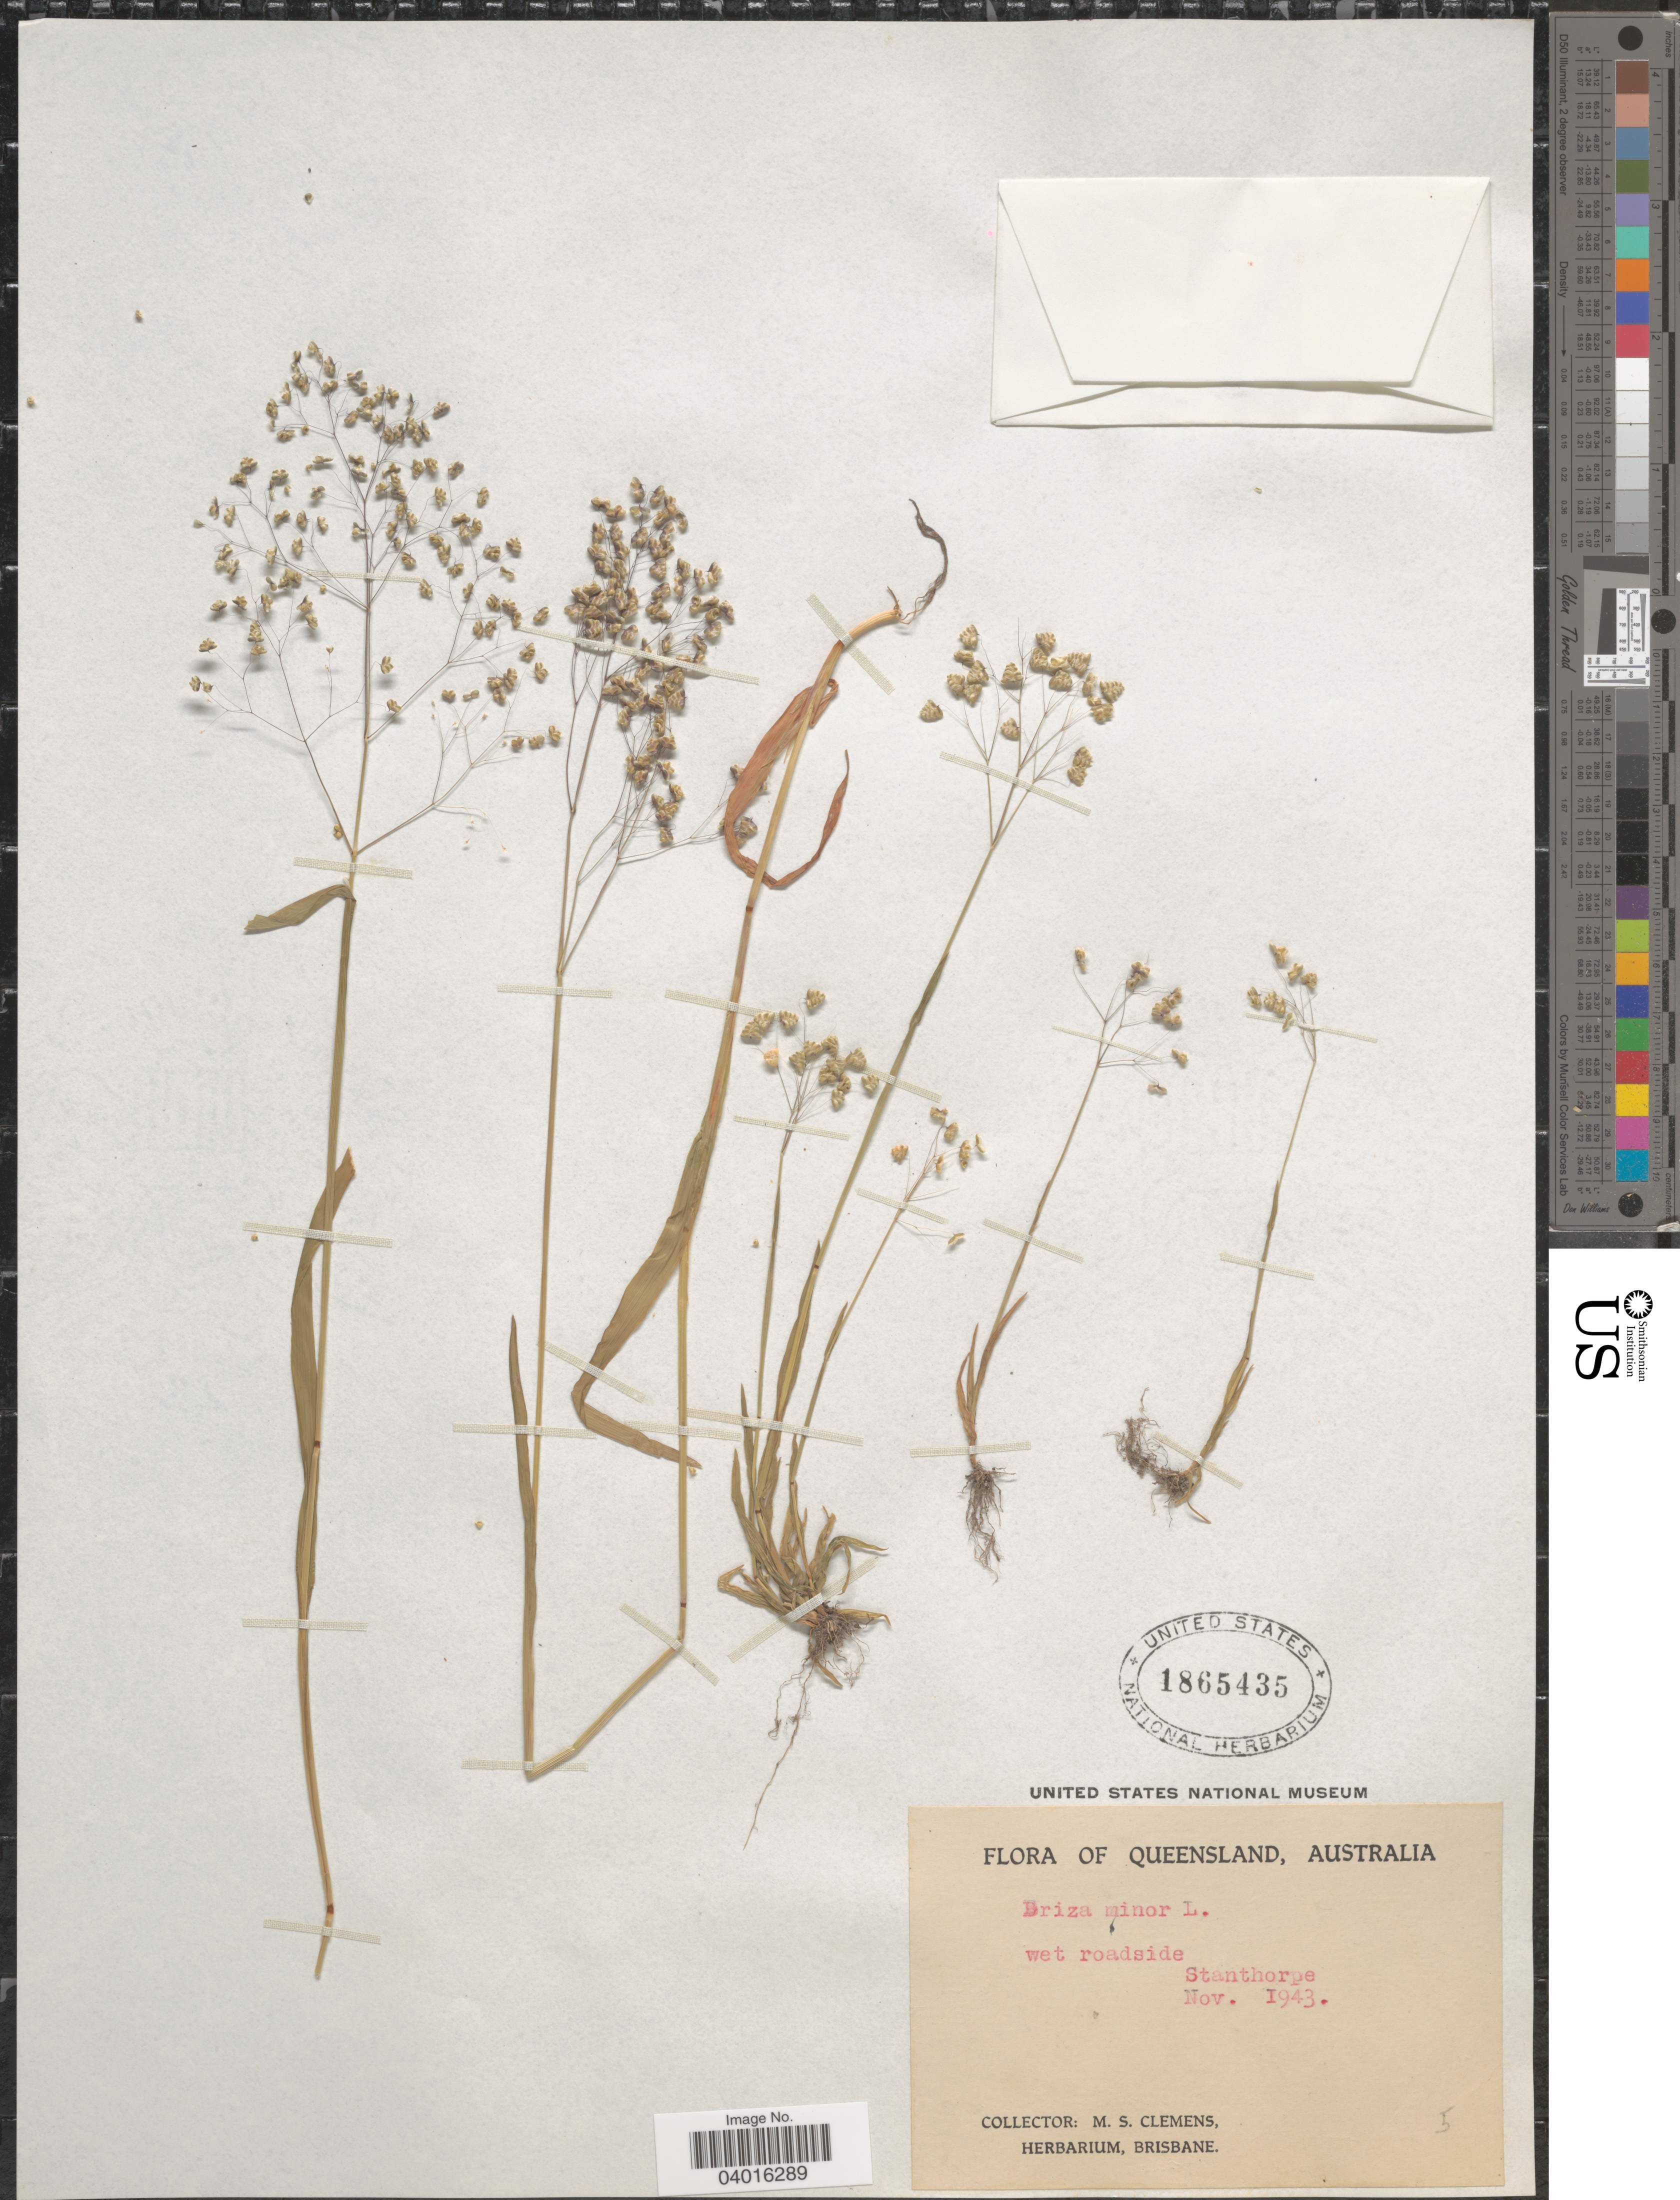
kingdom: Plantae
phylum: Tracheophyta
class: Liliopsida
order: Poales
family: Poaceae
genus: Briza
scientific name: Briza minor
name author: L.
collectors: M. S. Clemens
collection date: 1943-11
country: Australia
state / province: Queensland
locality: Wet roadside, Stanthorpe.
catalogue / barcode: US 1865435